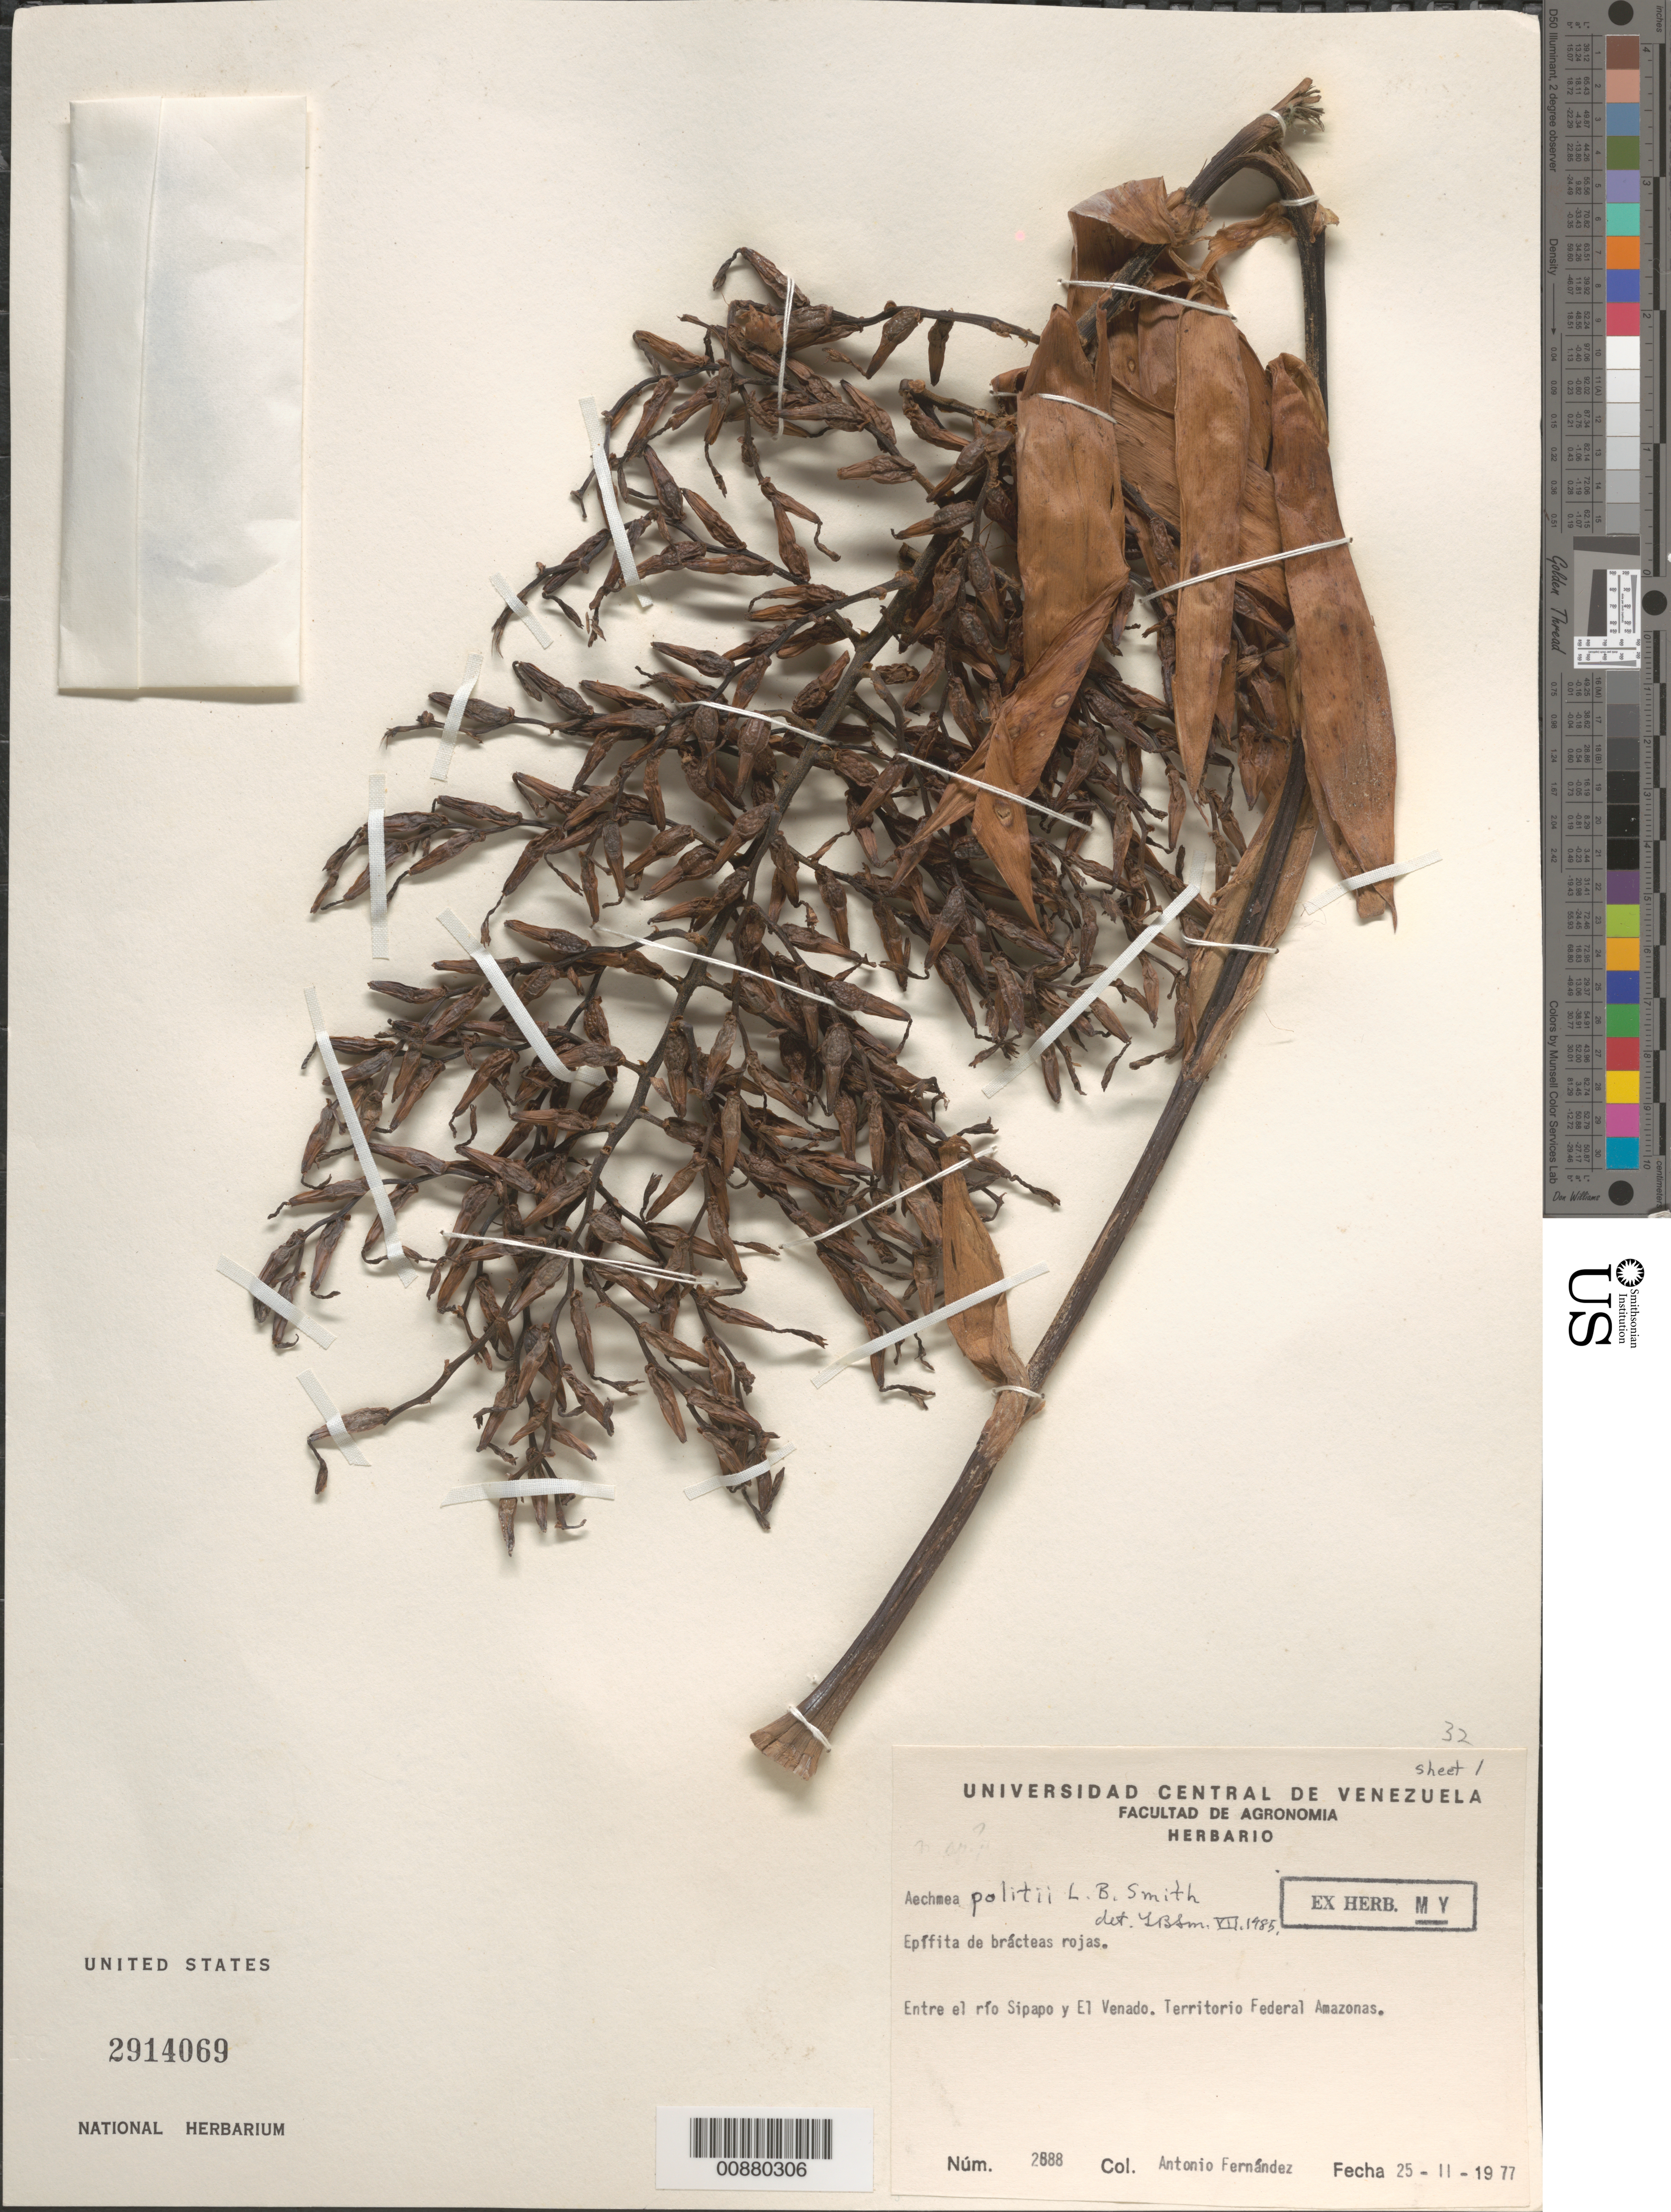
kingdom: Plantae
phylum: Tracheophyta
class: Liliopsida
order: Poales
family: Bromeliaceae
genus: Aechmea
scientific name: Aechmea politii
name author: L.B. Sm.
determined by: Smith, Lyman B., (US), NMNH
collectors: A. Fernández & O. Huber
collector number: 2888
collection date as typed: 25-Feb-77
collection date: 1977-02-25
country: Venezuela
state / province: Amazonas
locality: El Venado, entre Río Sipapo y El Venado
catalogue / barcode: US 2914069